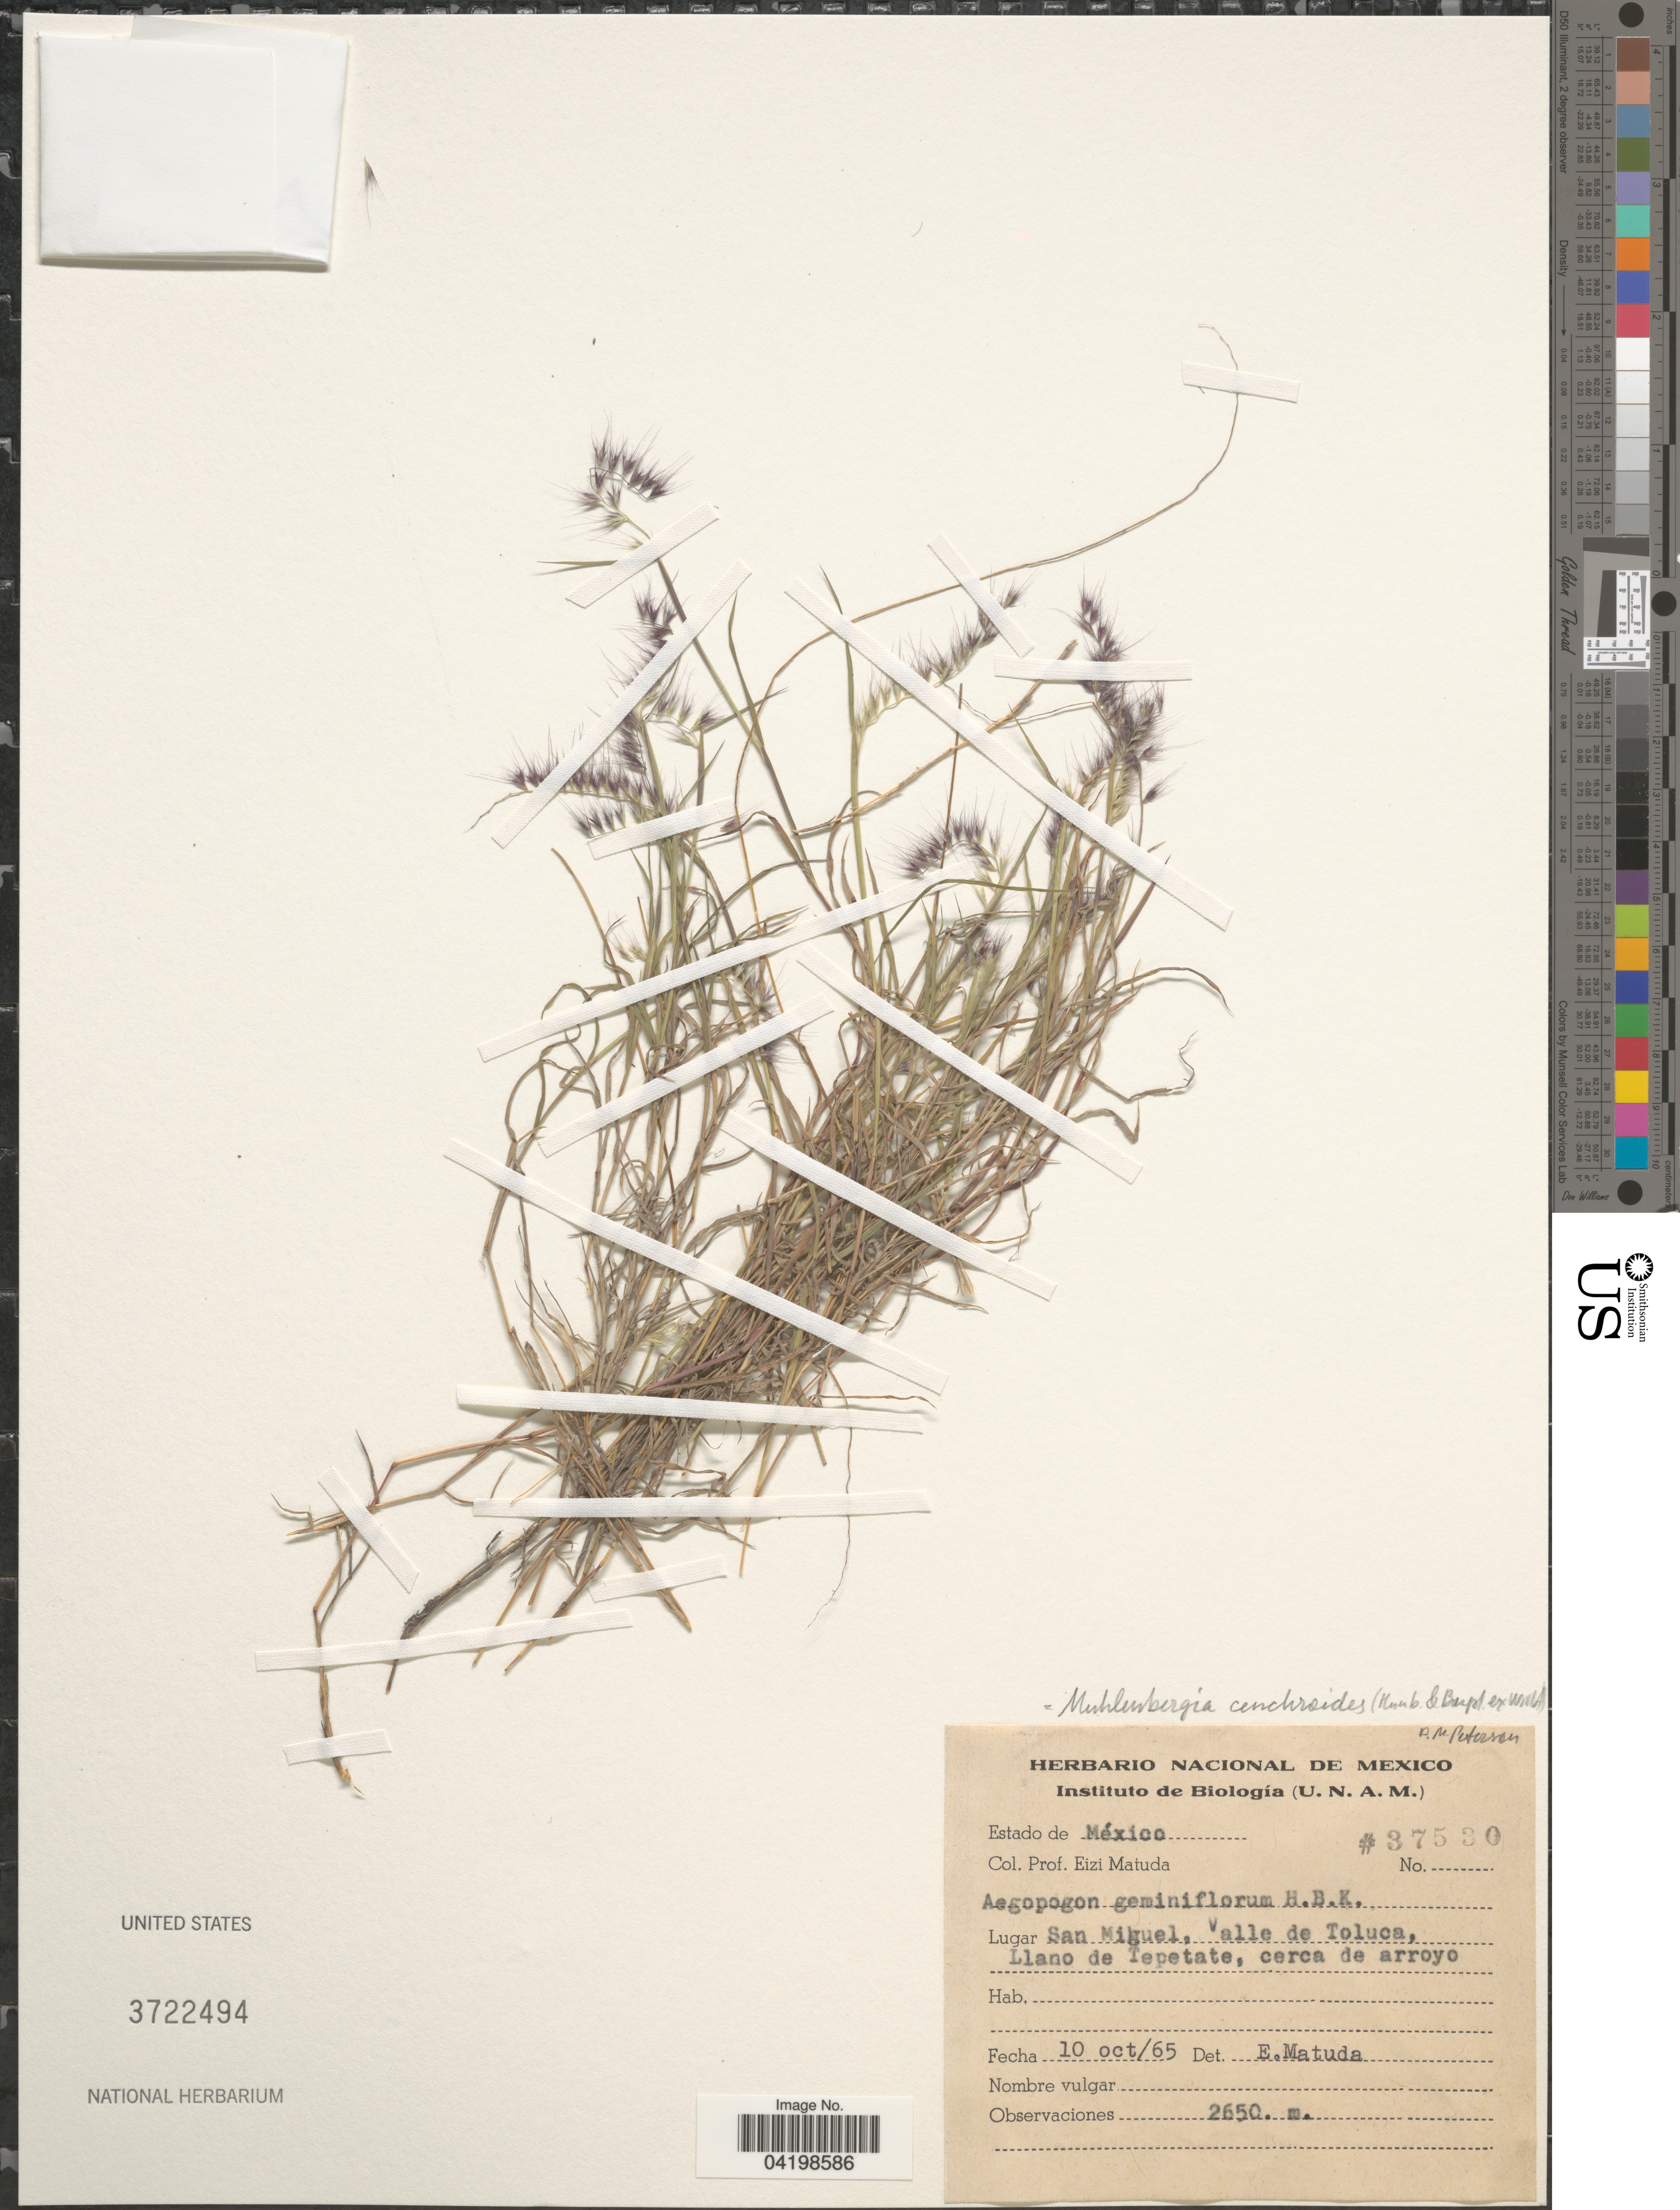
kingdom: Plantae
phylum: Tracheophyta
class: Liliopsida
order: Poales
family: Poaceae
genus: Muhlenbergia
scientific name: Muhlenbergia cenchroides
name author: (Humb. & Bonpl. ex Willd.) P.M. Peterson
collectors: E. Matuda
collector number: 37530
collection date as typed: Transcribed d/m/y: 10/10/65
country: Mexico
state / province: México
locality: San Miguel, Valle de Toluca, Llano de Tepetate, cerca de arroyo.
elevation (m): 2650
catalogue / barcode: US 3722494